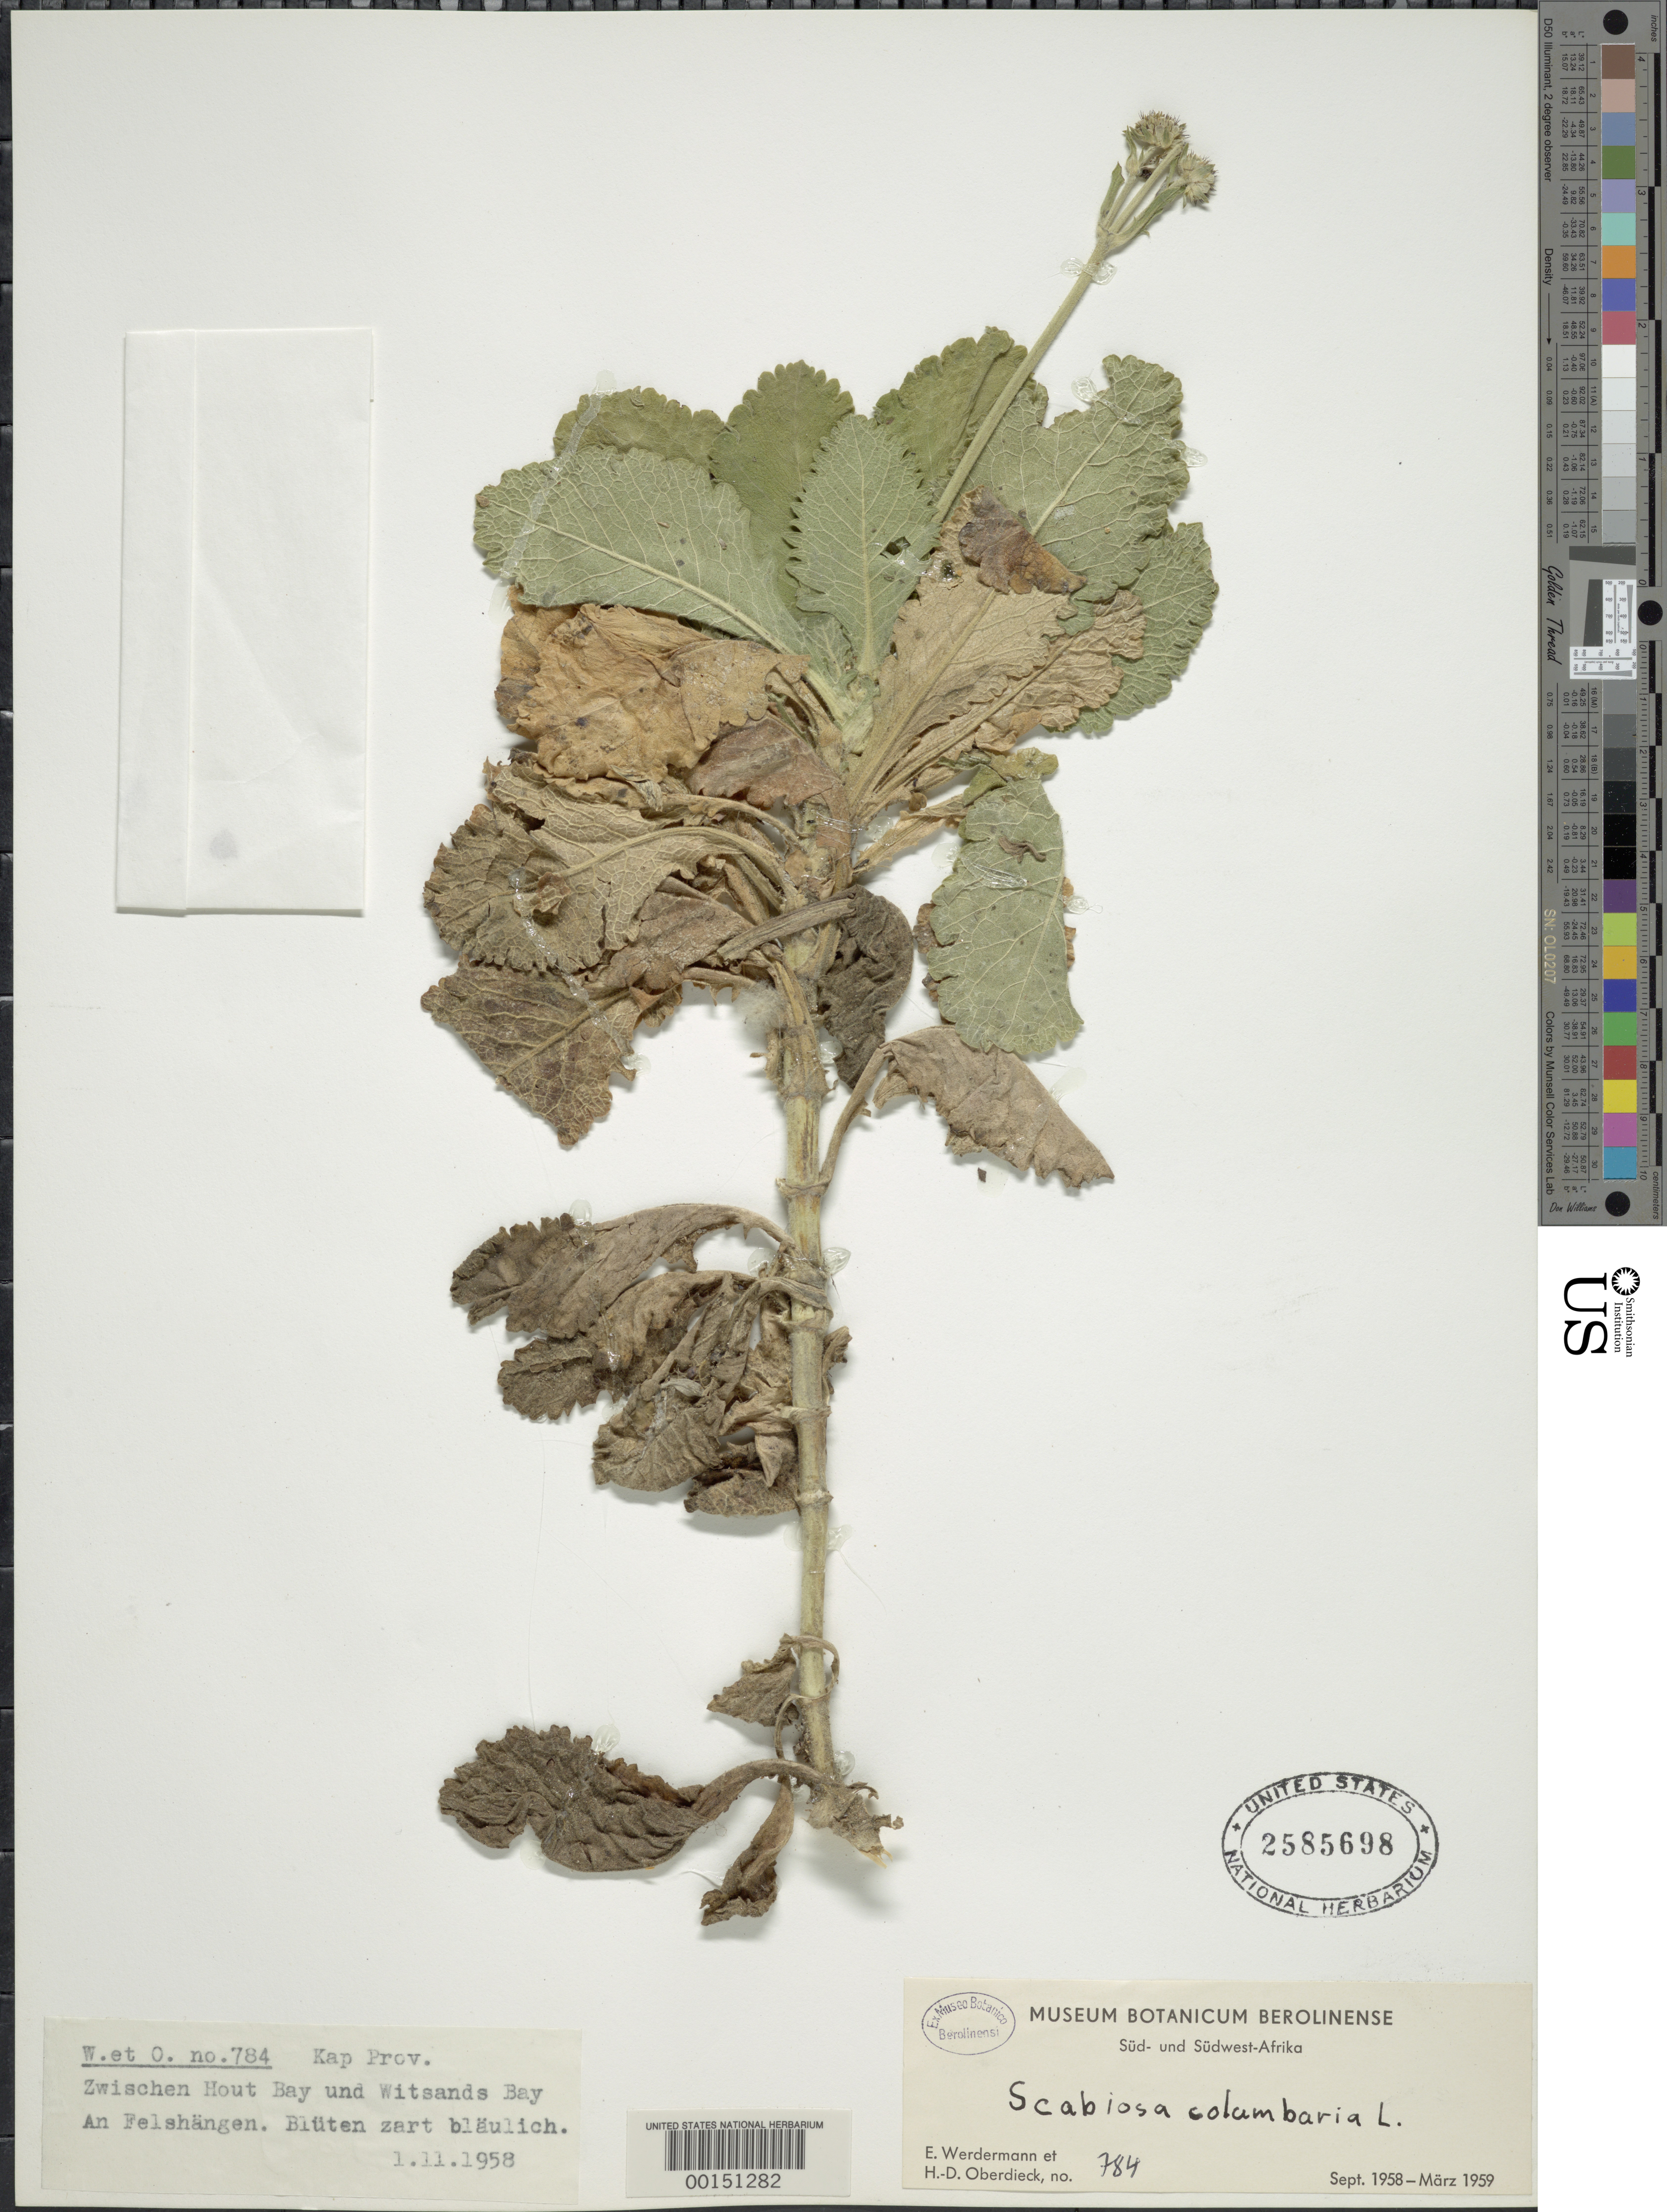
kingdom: Plantae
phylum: Tracheophyta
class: Magnoliopsida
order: Dipsacales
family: Caprifoliaceae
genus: Scabiosa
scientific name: Scabiosa columbaria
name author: L.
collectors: E. Werdermann & H. Oberdieck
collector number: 784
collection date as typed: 01 Nov 1958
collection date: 1958-11-01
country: South Africa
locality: Kap. Prov., Between Hout Bay and Witsands Bau on Felshangen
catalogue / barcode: US 2585698